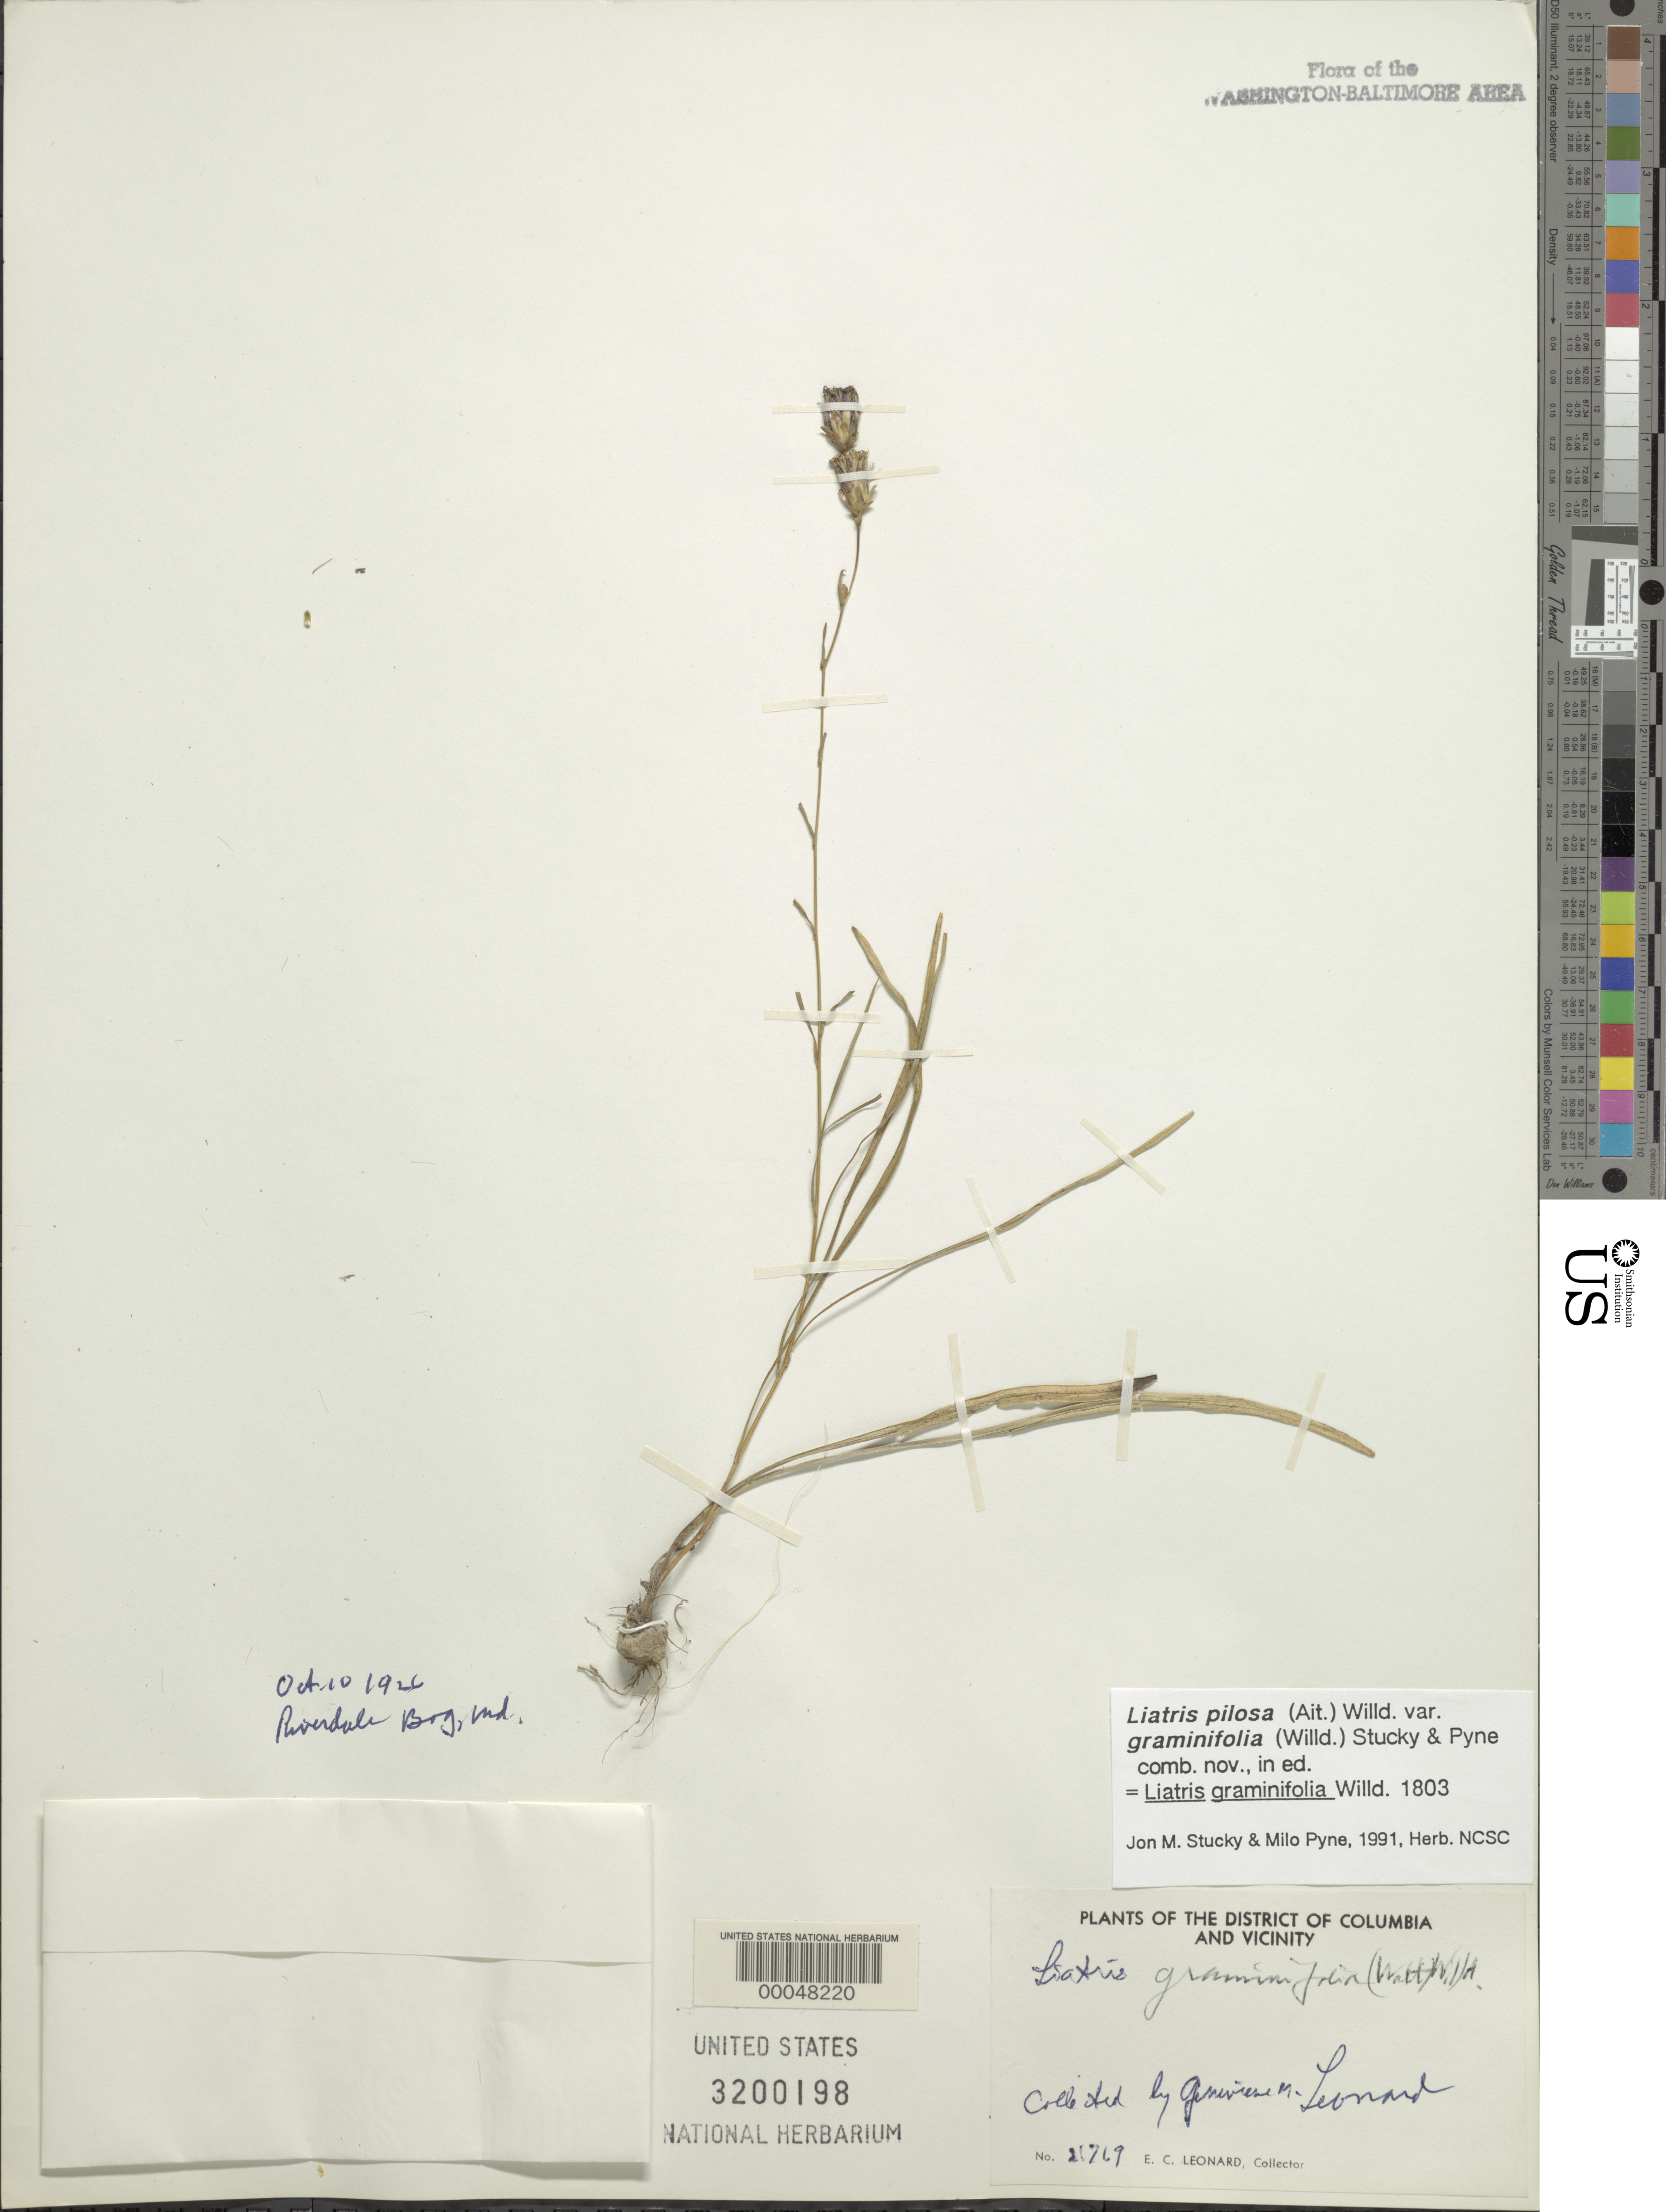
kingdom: Plantae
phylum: Tracheophyta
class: Magnoliopsida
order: Asterales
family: Asteraceae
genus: Liatris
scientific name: Liatris pilosa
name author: (Aiton) Willd.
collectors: G. M. Leonard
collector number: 21769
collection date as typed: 10 Oct 1926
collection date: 1926-10-10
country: United States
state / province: Maryland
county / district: Prince George's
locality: Riverdale Bog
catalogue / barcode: US 3200198